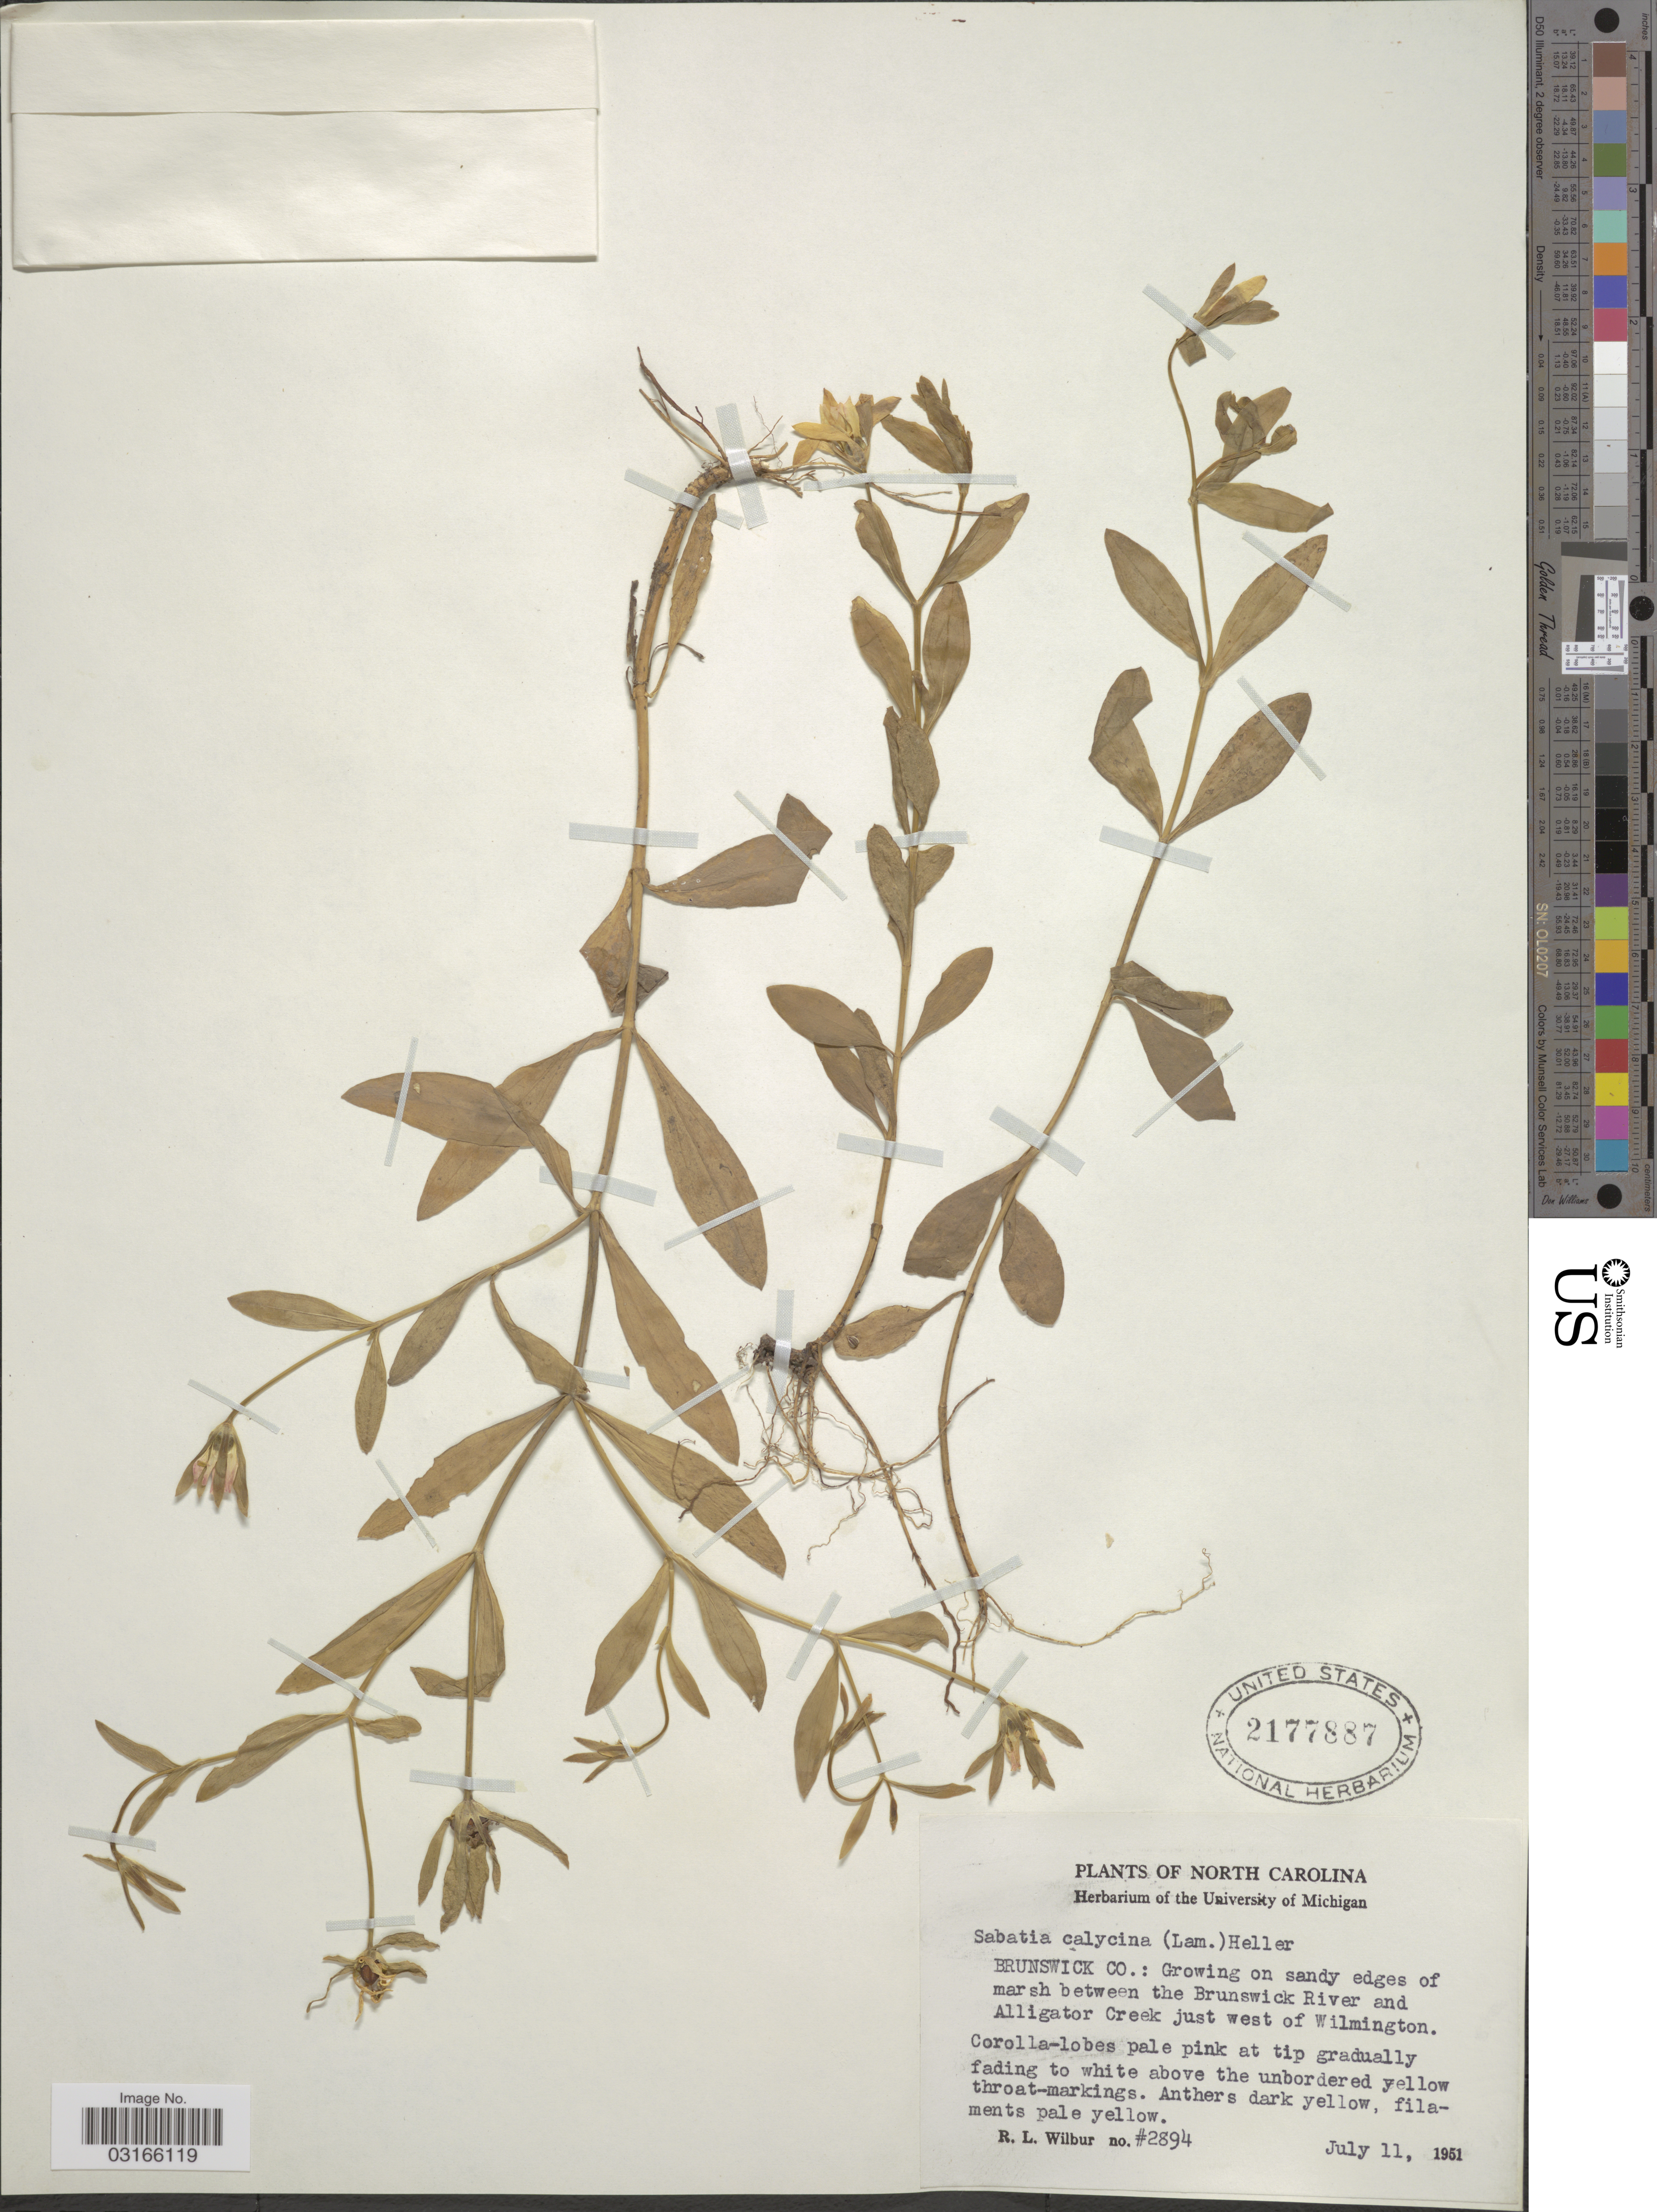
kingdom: Plantae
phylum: Tracheophyta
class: Magnoliopsida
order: Gentianales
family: Gentianaceae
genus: Sabatia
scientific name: Sabatia calycina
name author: (Lam.) A. Heller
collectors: R. L. Wilbur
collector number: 2894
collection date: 1951-07-11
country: United States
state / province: North Carolina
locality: Brunswick Co.: Growing on sandy edges of marsh between the Brunswick River and Alligator Creek just west of Wilmington.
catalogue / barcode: US 2177887